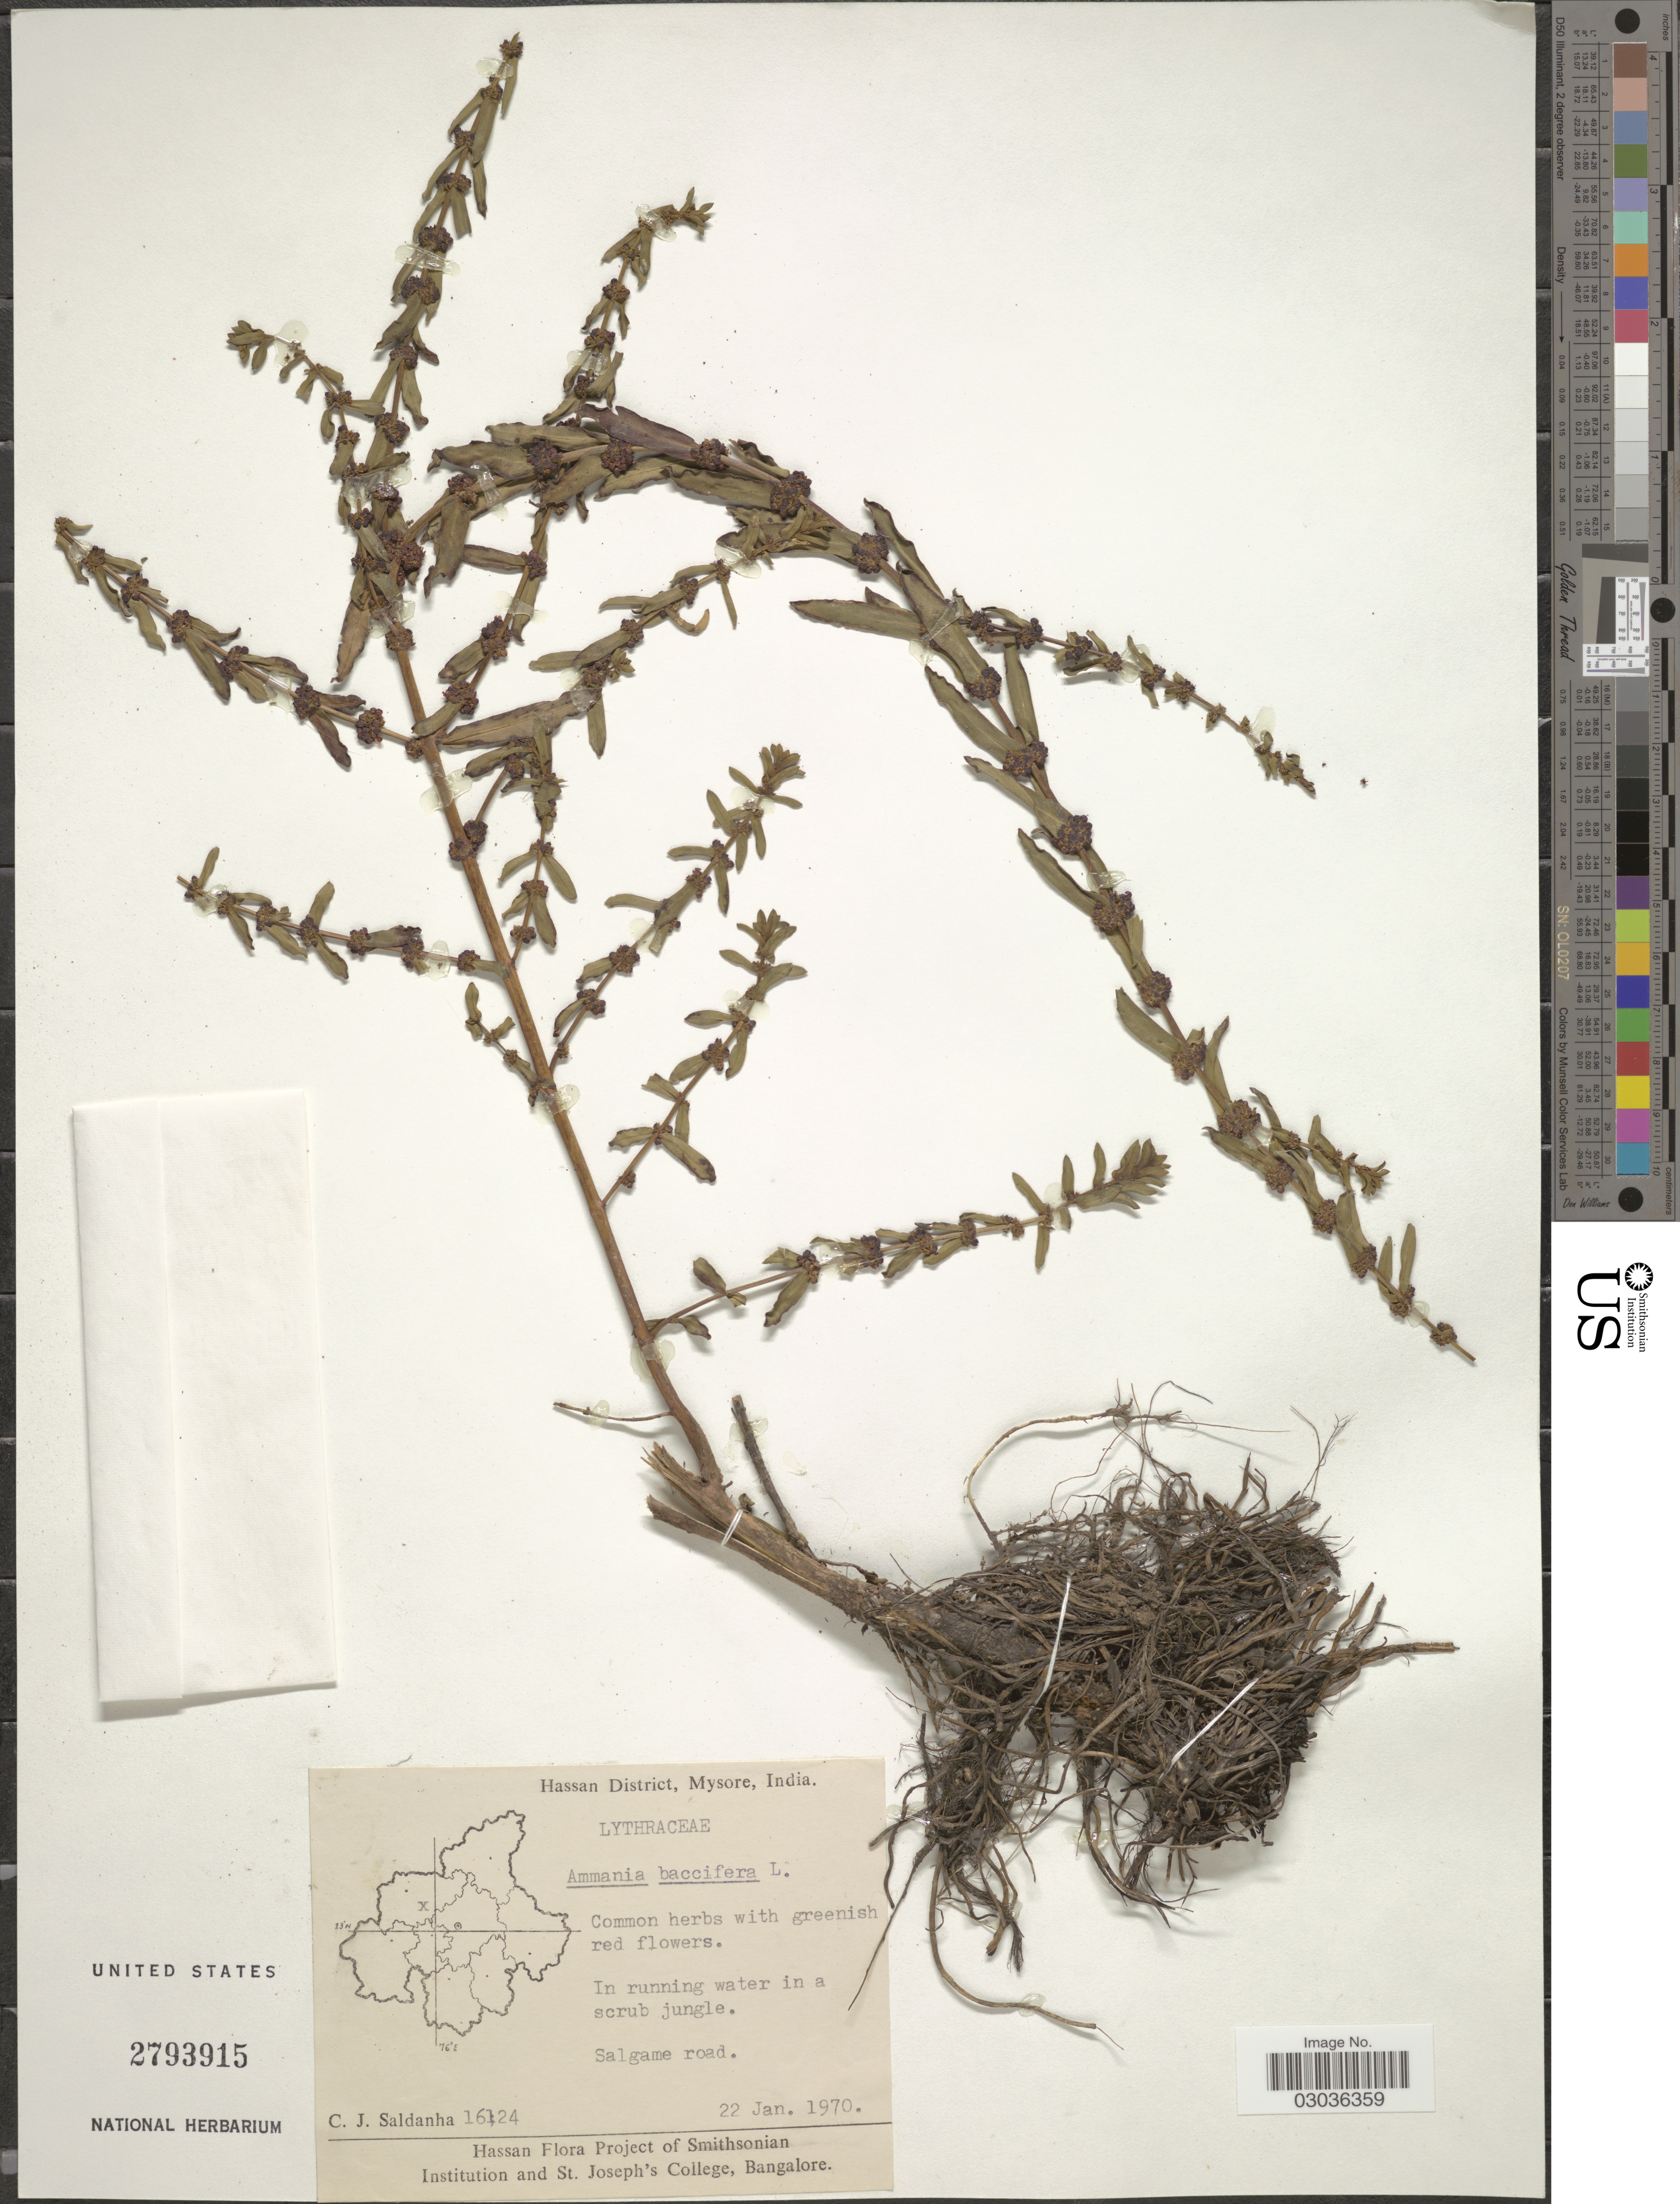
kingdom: Plantae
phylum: Tracheophyta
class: Magnoliopsida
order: Myrtales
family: Lythraceae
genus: Ammannia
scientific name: Ammannia baccifera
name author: L.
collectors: C. J. Saldanha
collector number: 16124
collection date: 1970-01-22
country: India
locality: Hassan District, Mysore. Salgame road.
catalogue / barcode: US 2793915